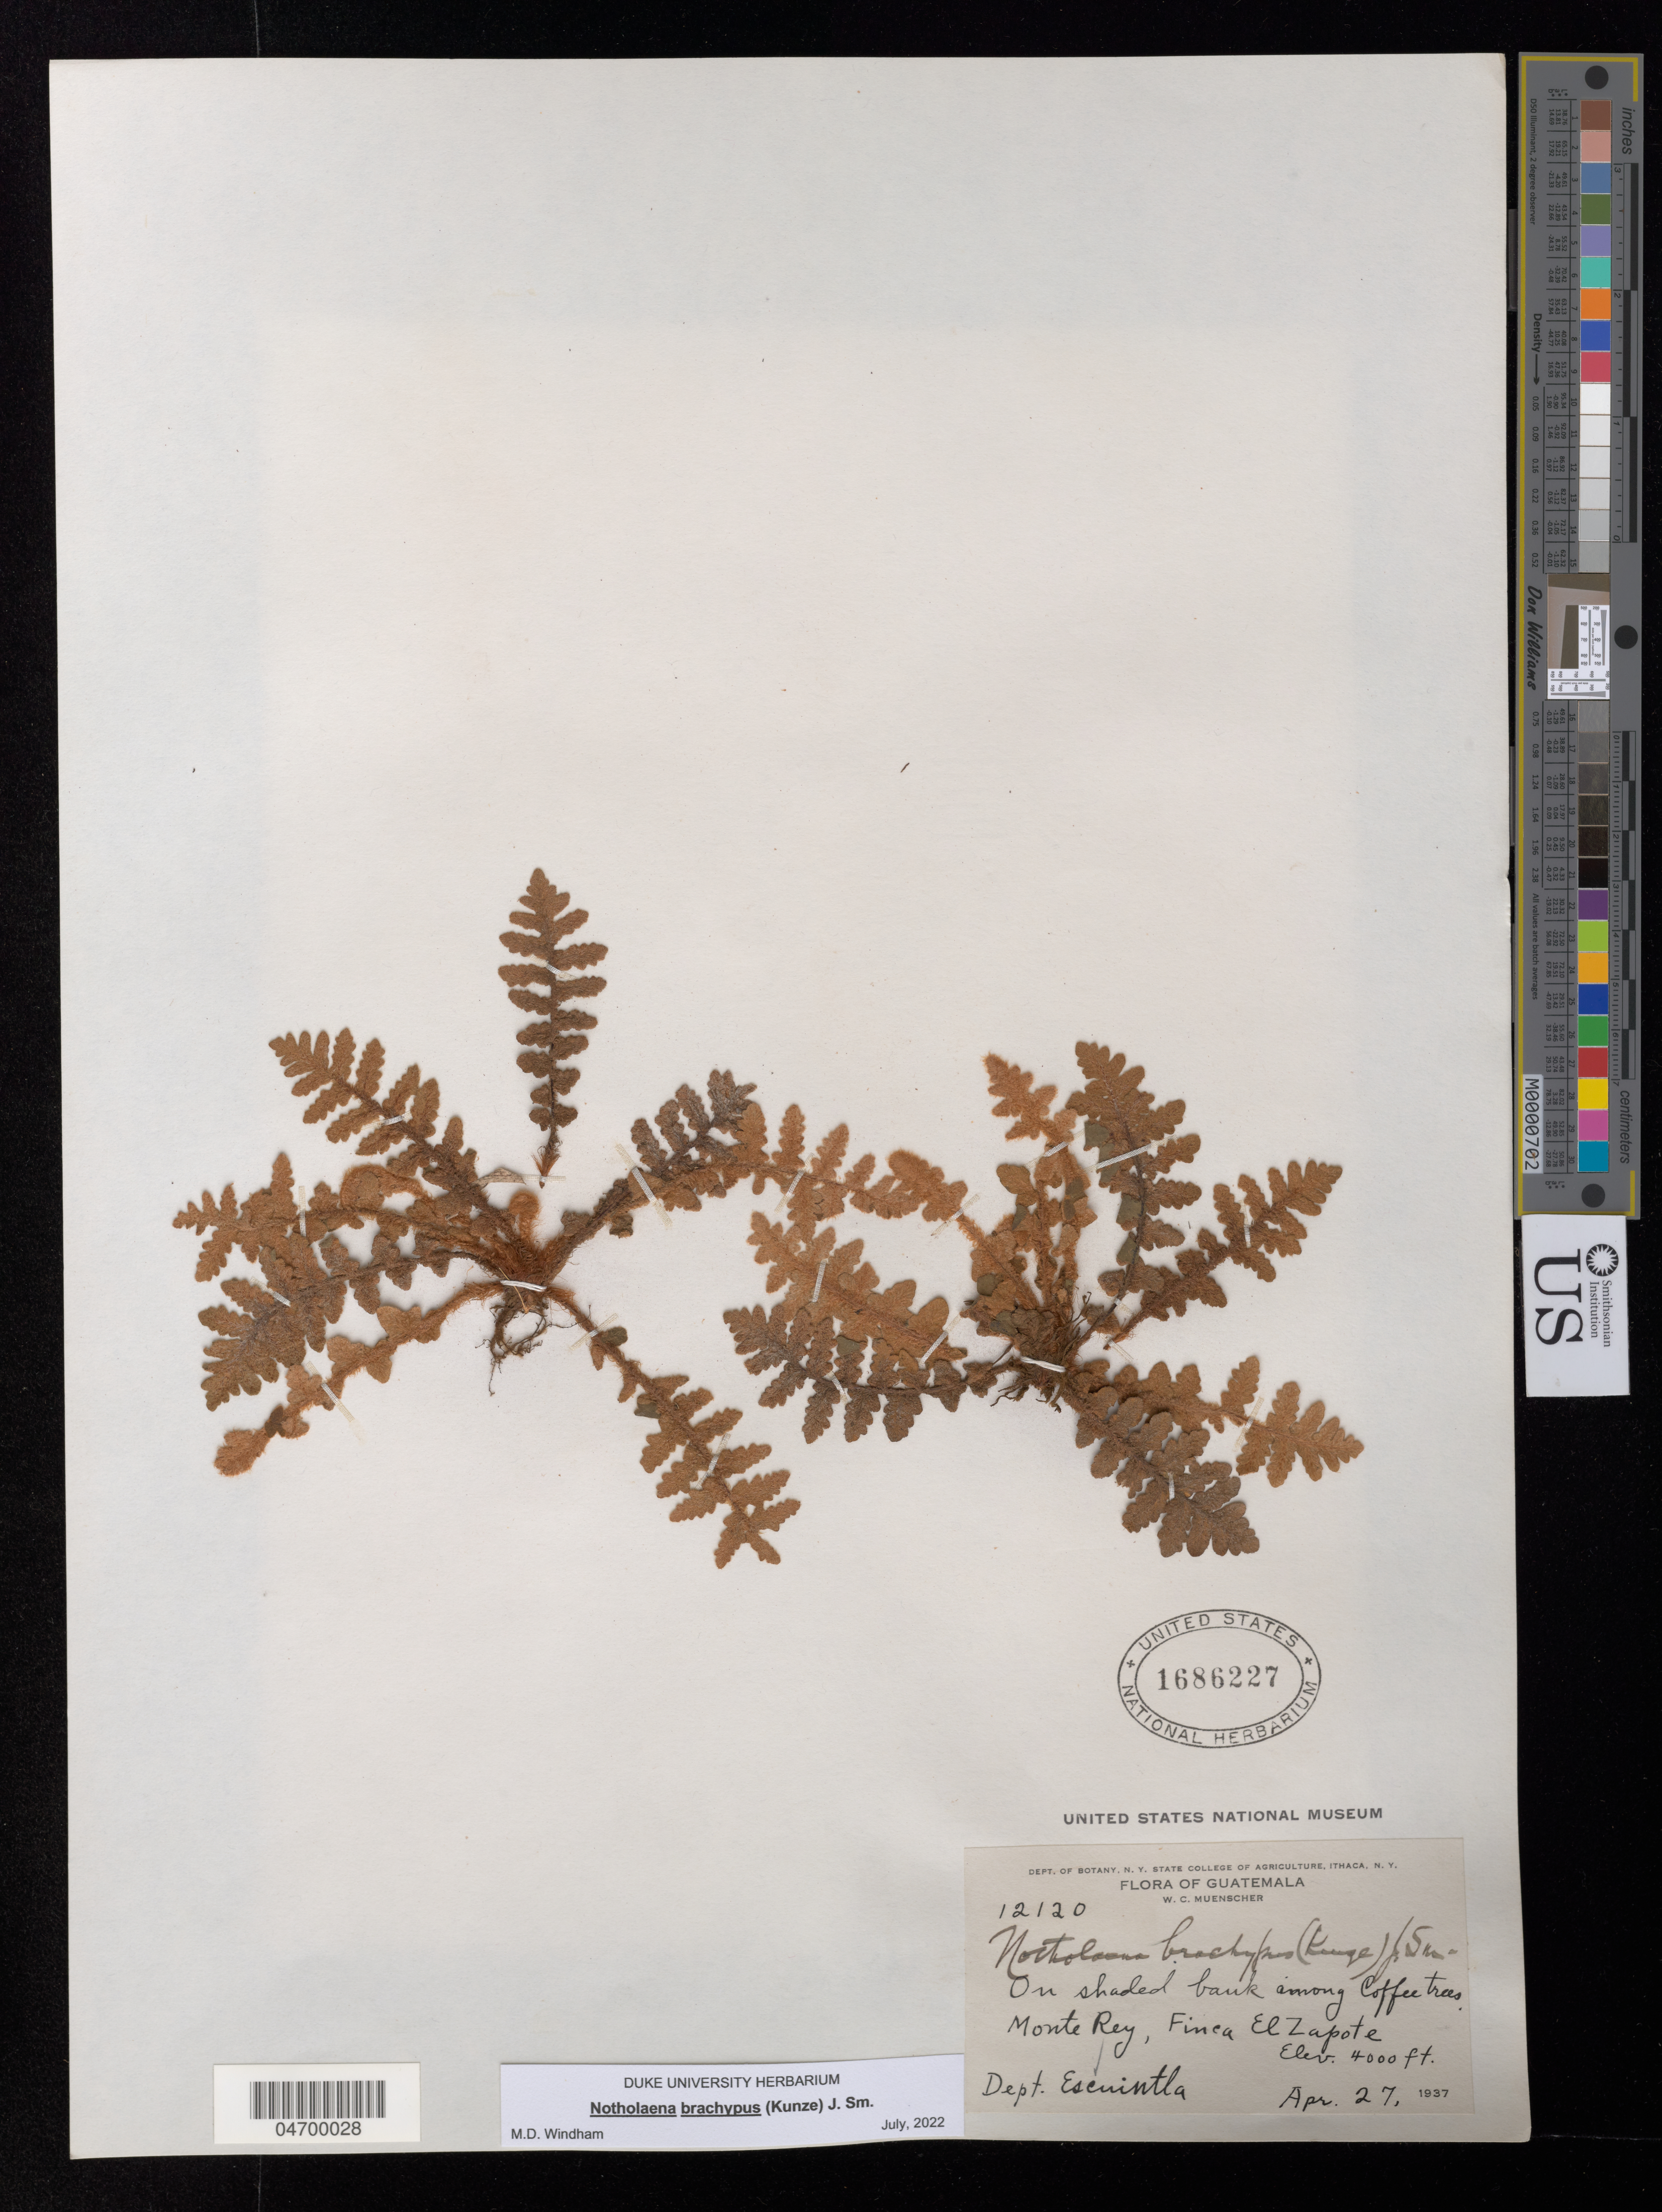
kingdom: Plantae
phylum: Tracheophyta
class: Polypodiopsida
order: Polypodiales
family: Pteridaceae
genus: Notholaena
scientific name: Notholaena brachypus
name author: (Kunze) J. Sm.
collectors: W. Muenscher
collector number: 12120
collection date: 1937-04-27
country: Guatemala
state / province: Escuintla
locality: On shaded bank among Coffee trees Monte Rey, Finca El Zapote.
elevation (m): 1219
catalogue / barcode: US 1686227